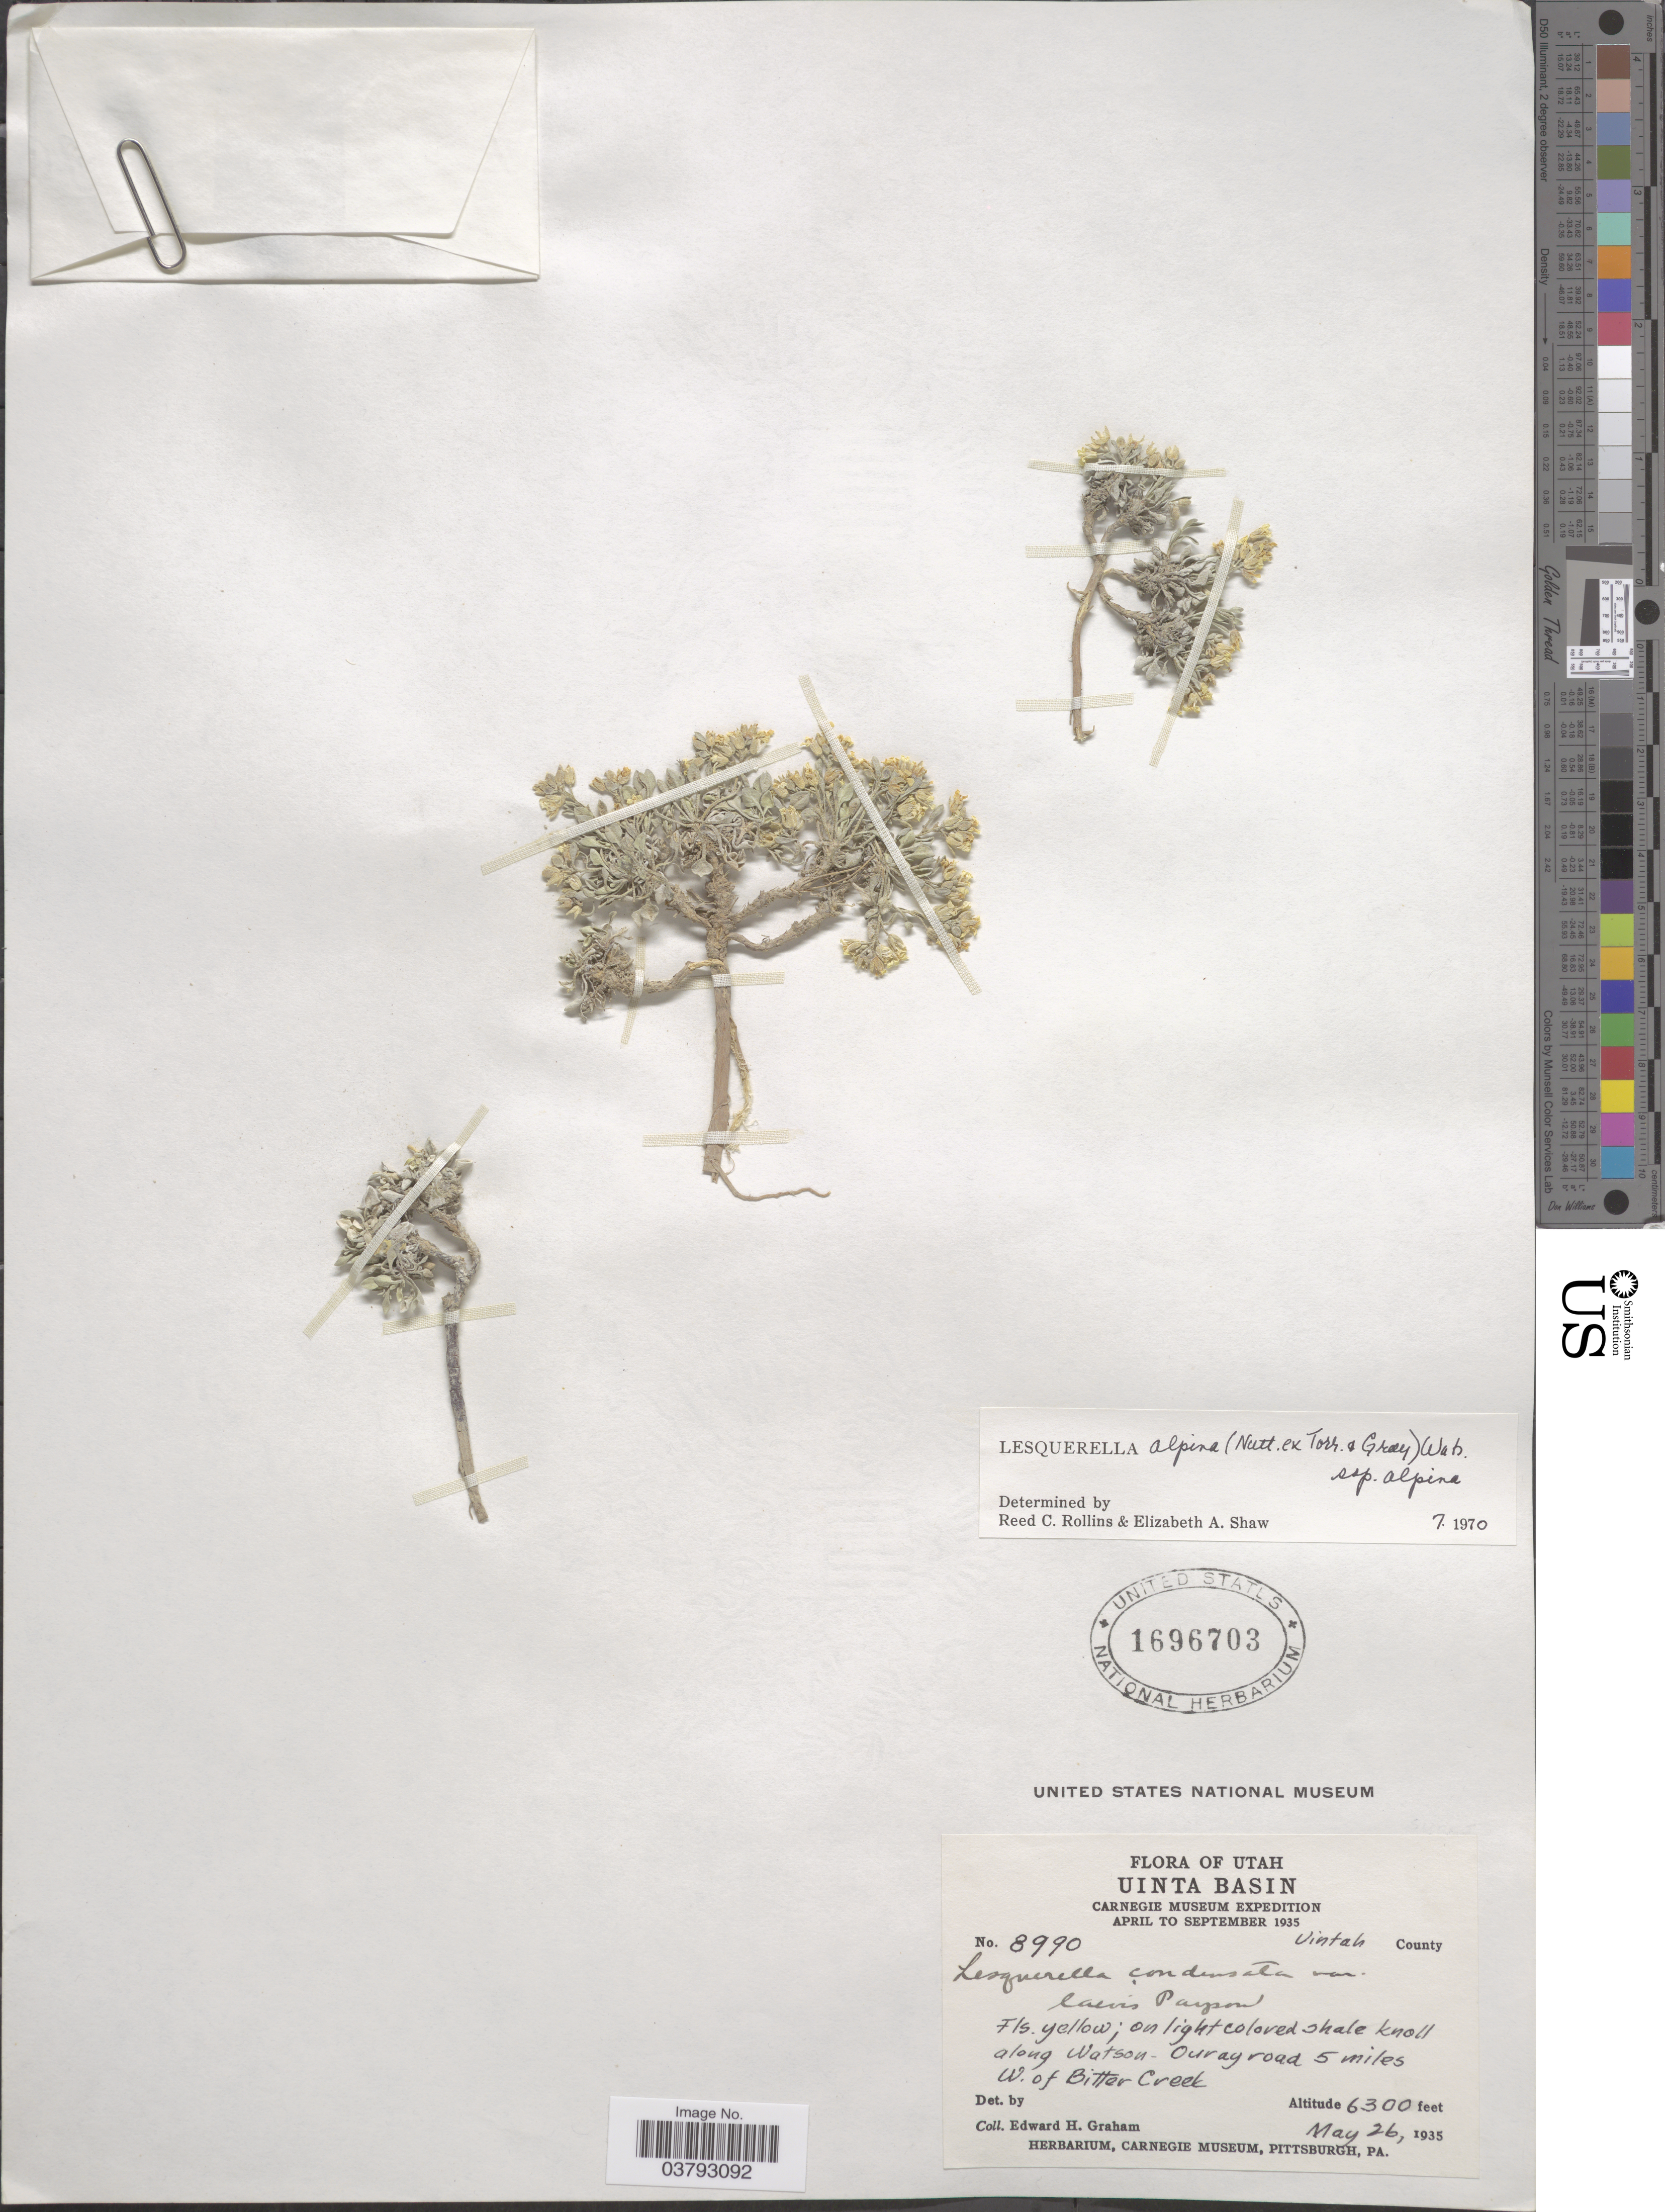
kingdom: Plantae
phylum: Tracheophyta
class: Magnoliopsida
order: Brassicales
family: Brassicaceae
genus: Lesquerella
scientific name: Lesquerella alpina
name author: (Nutt.) S. Watson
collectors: E. H. Graham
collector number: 8990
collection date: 1935-05-26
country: United States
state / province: Utah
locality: Uinta Basin. Uintah County. Along Watson-Ouray road 5 miles W. of Bitter Creek.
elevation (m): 1920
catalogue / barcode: US 1696703